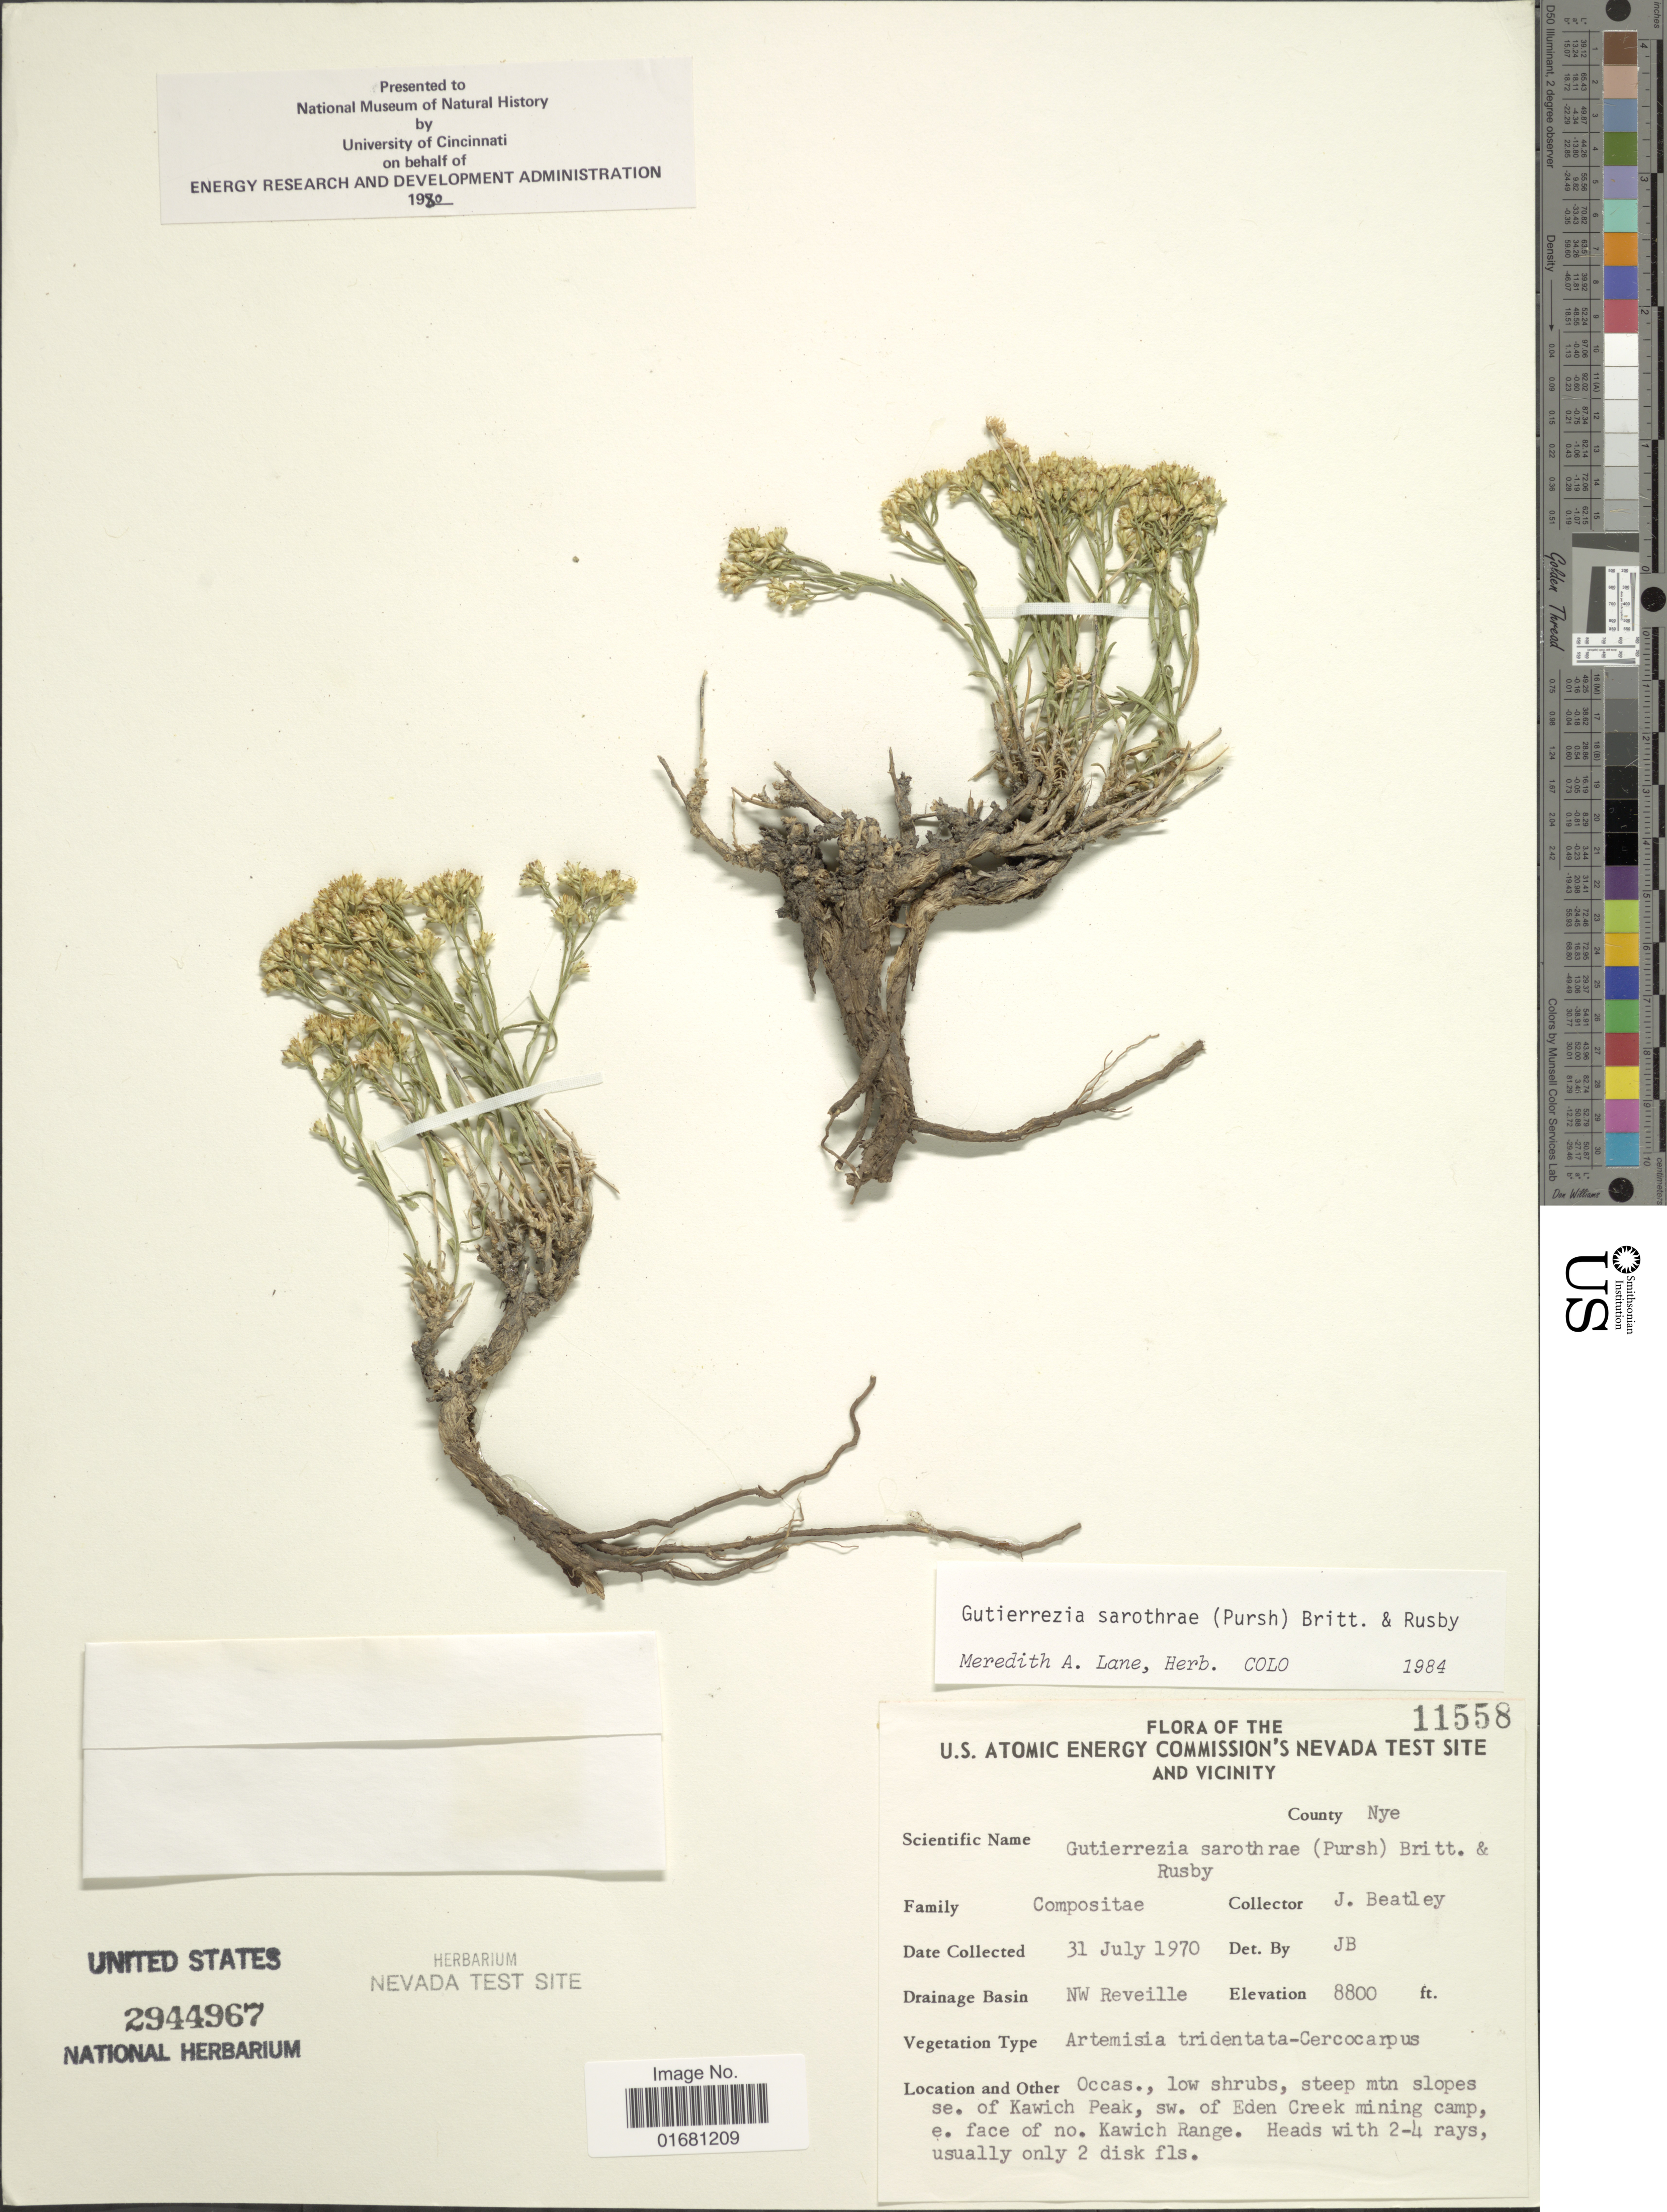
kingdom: Plantae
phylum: Tracheophyta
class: Magnoliopsida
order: Asterales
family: Asteraceae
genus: Gutierrezia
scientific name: Gutierrezia sarothrae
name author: (Pursh) Britton & Rusby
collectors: J. C. Beatley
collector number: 11558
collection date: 1970-07-31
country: United States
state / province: Nevada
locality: U.S. Atomic Energy Commission's Nevada Test Site and Vicinity, Drainage Basin: NW Reveille, steep mtn slopes se. of Kawich Peak, sw. of Eden Creek mining camp, e. face of no. Kawich Range, County: Nye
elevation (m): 2682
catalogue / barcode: US 2944967